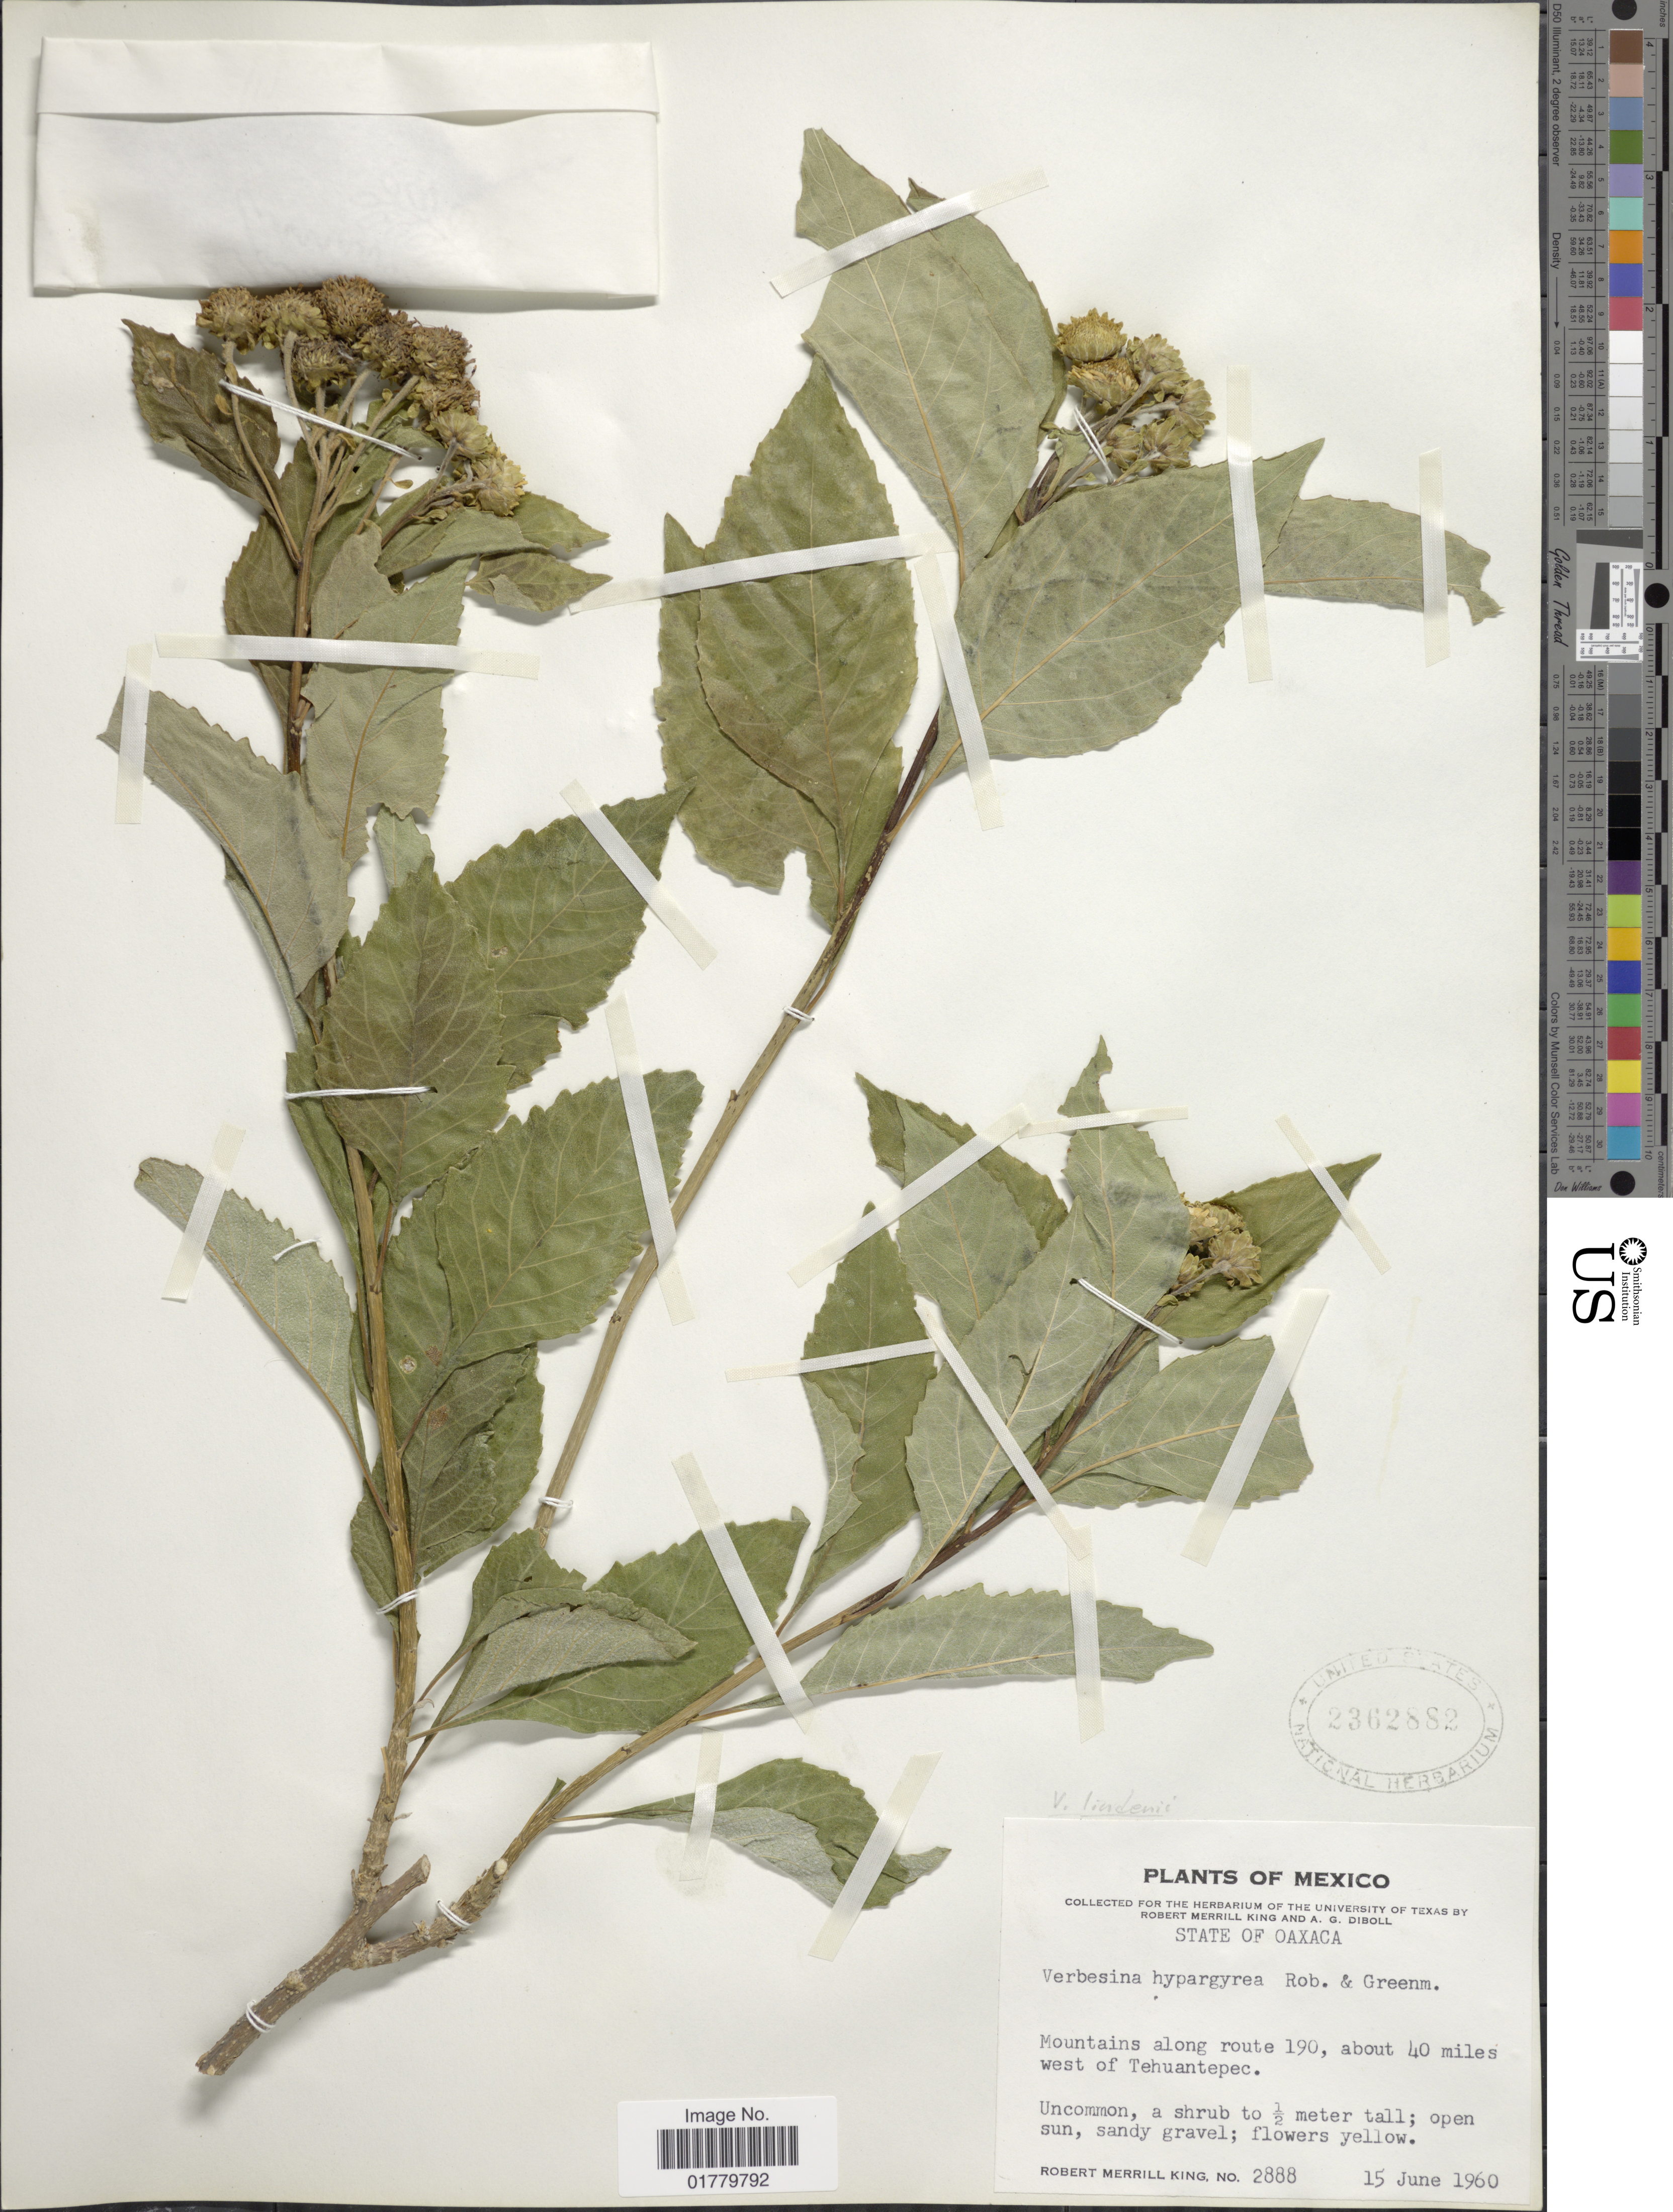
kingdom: Plantae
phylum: Tracheophyta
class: Magnoliopsida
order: Asterales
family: Asteraceae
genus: Verbesina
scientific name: Verbesina lindenii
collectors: R. M. King & A. Diboll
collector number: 2888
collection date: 1960-06-15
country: Mexico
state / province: Oaxaca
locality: State of Oaxaca. Mountains along route 190, about 40 miles west of Tehuantepec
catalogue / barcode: US 2362882